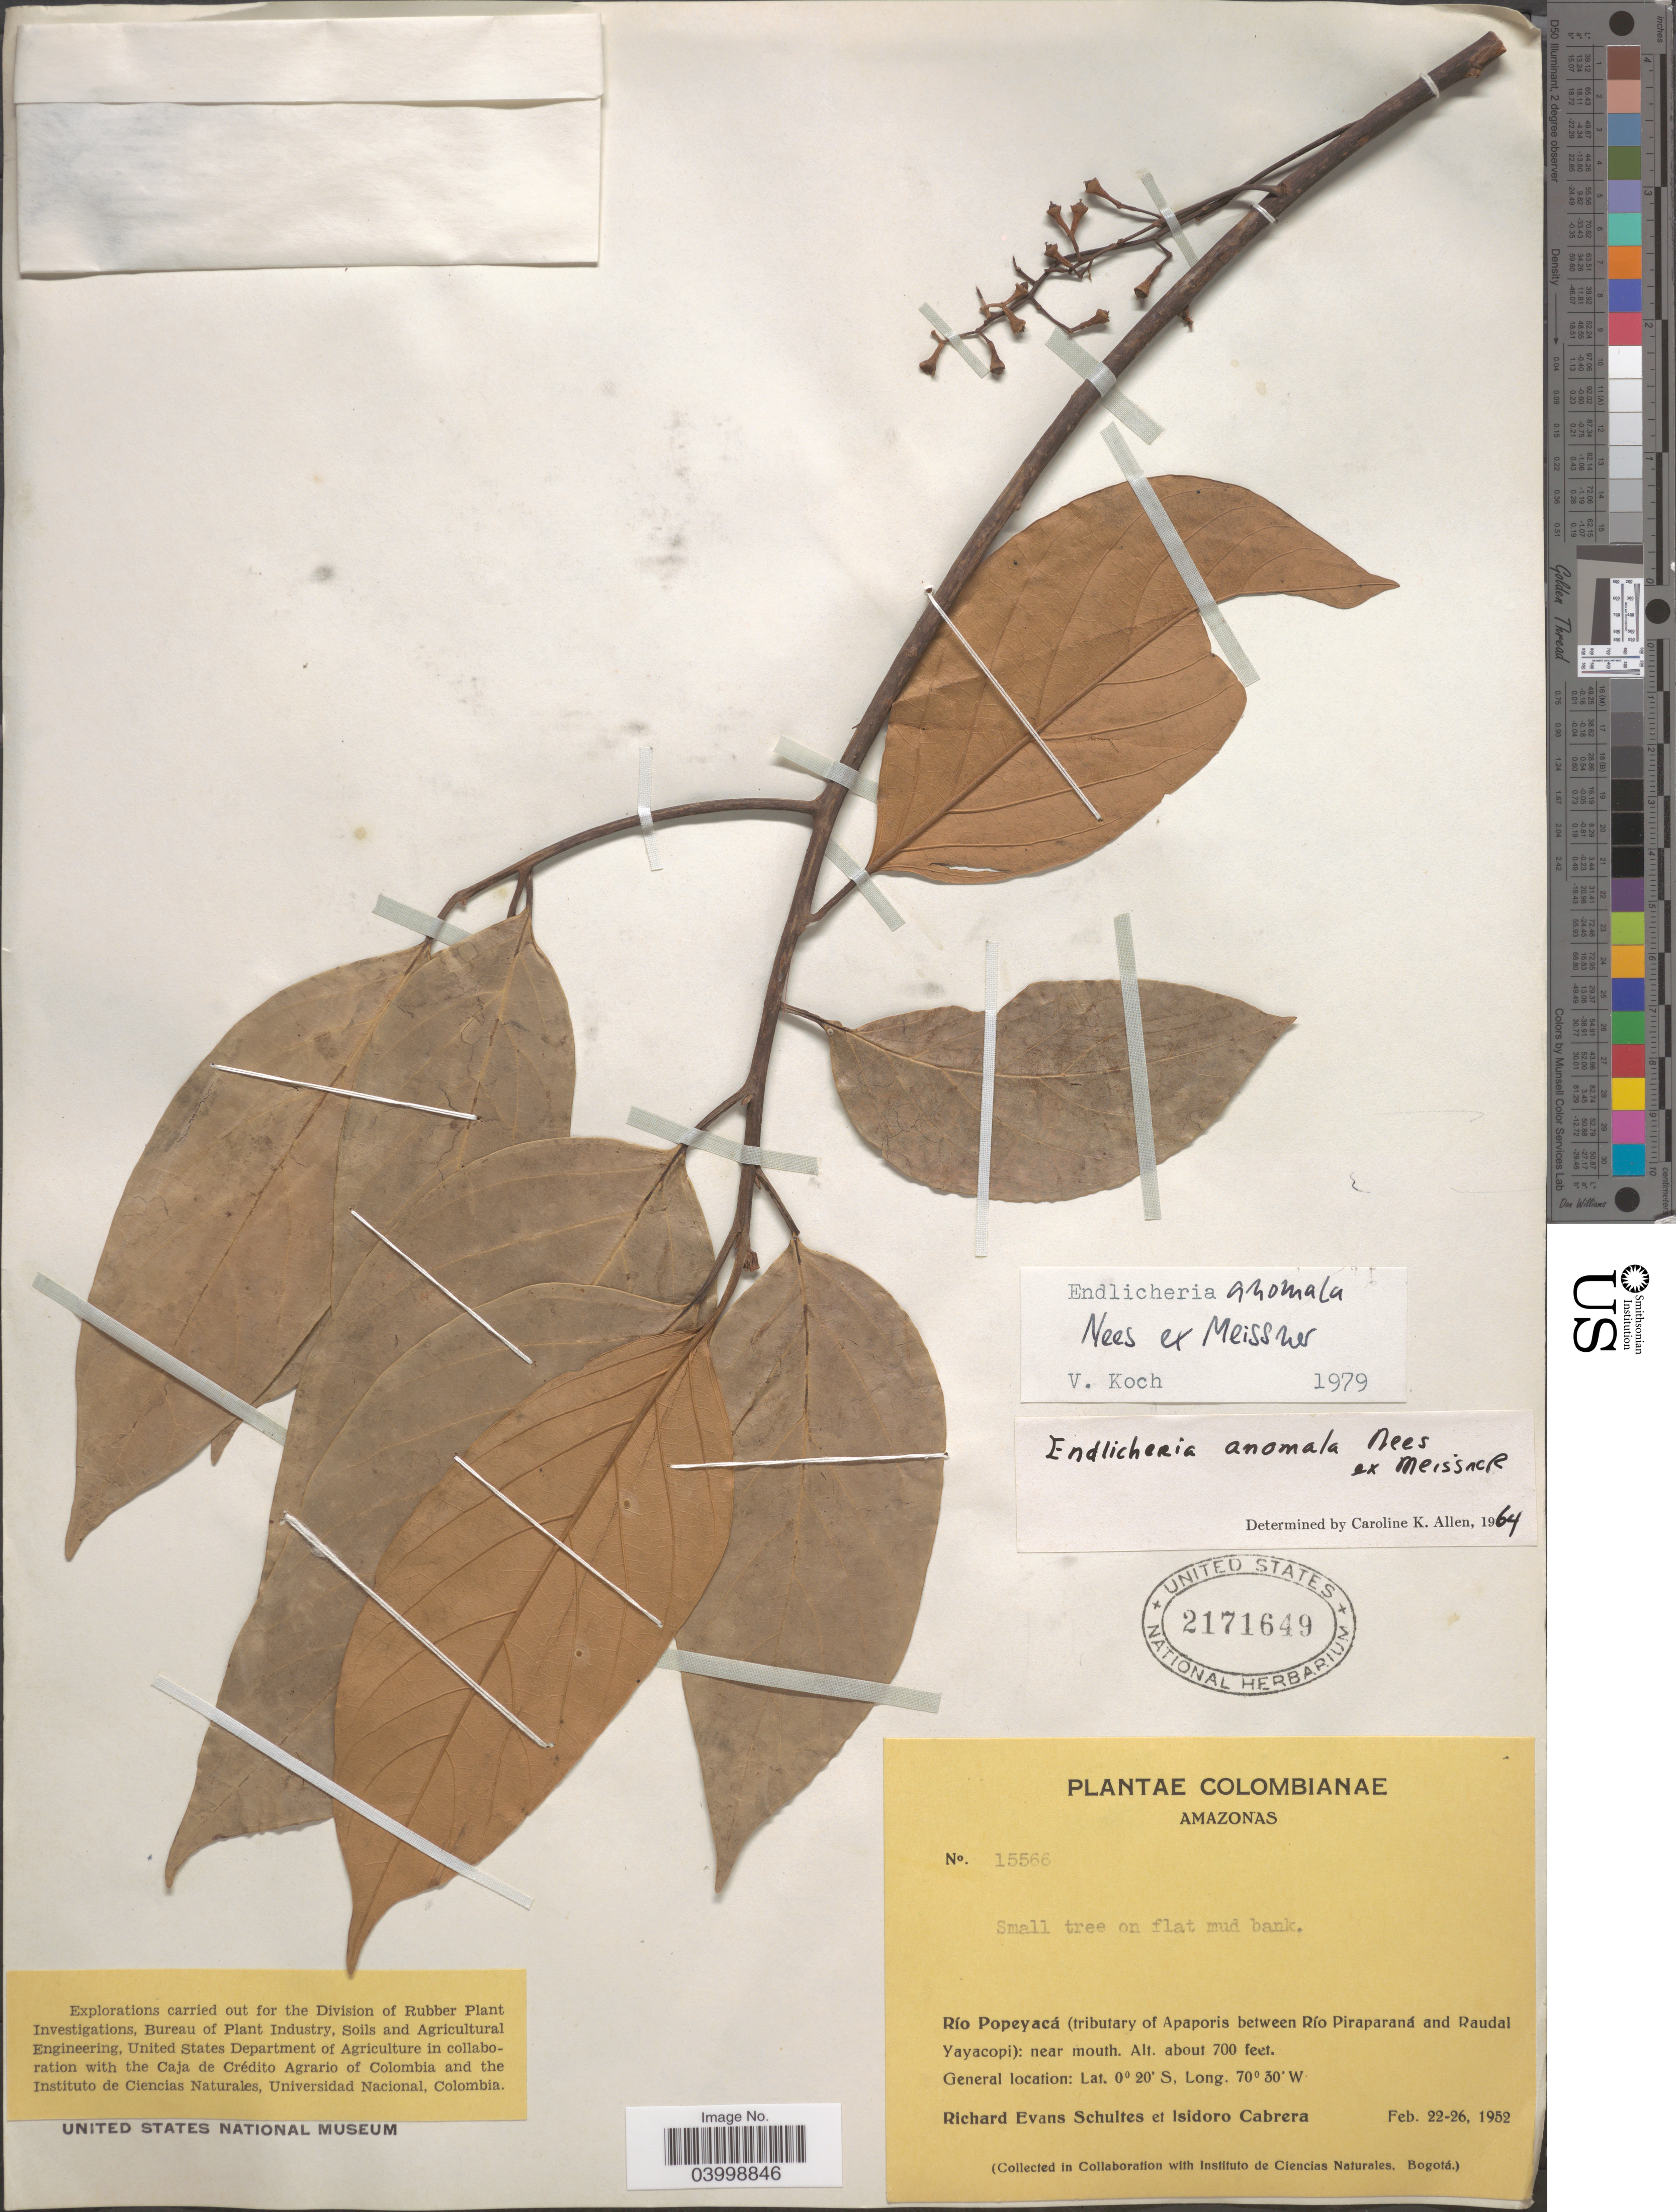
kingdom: Plantae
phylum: Tracheophyta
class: Magnoliopsida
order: Laurales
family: Lauraceae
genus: Endlicheria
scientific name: Endlicheria anomala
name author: Nees ex Meisn.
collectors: R. E. Schultes & I. Cabrera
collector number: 15566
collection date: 1952-02-22/1952-02-26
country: Colombia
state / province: Amazônas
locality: Río Popeyacá (tributary of Apaporis between Río Piraparaná and Raudal Yayacopi: near mouth.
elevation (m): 213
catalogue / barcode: US 2171649